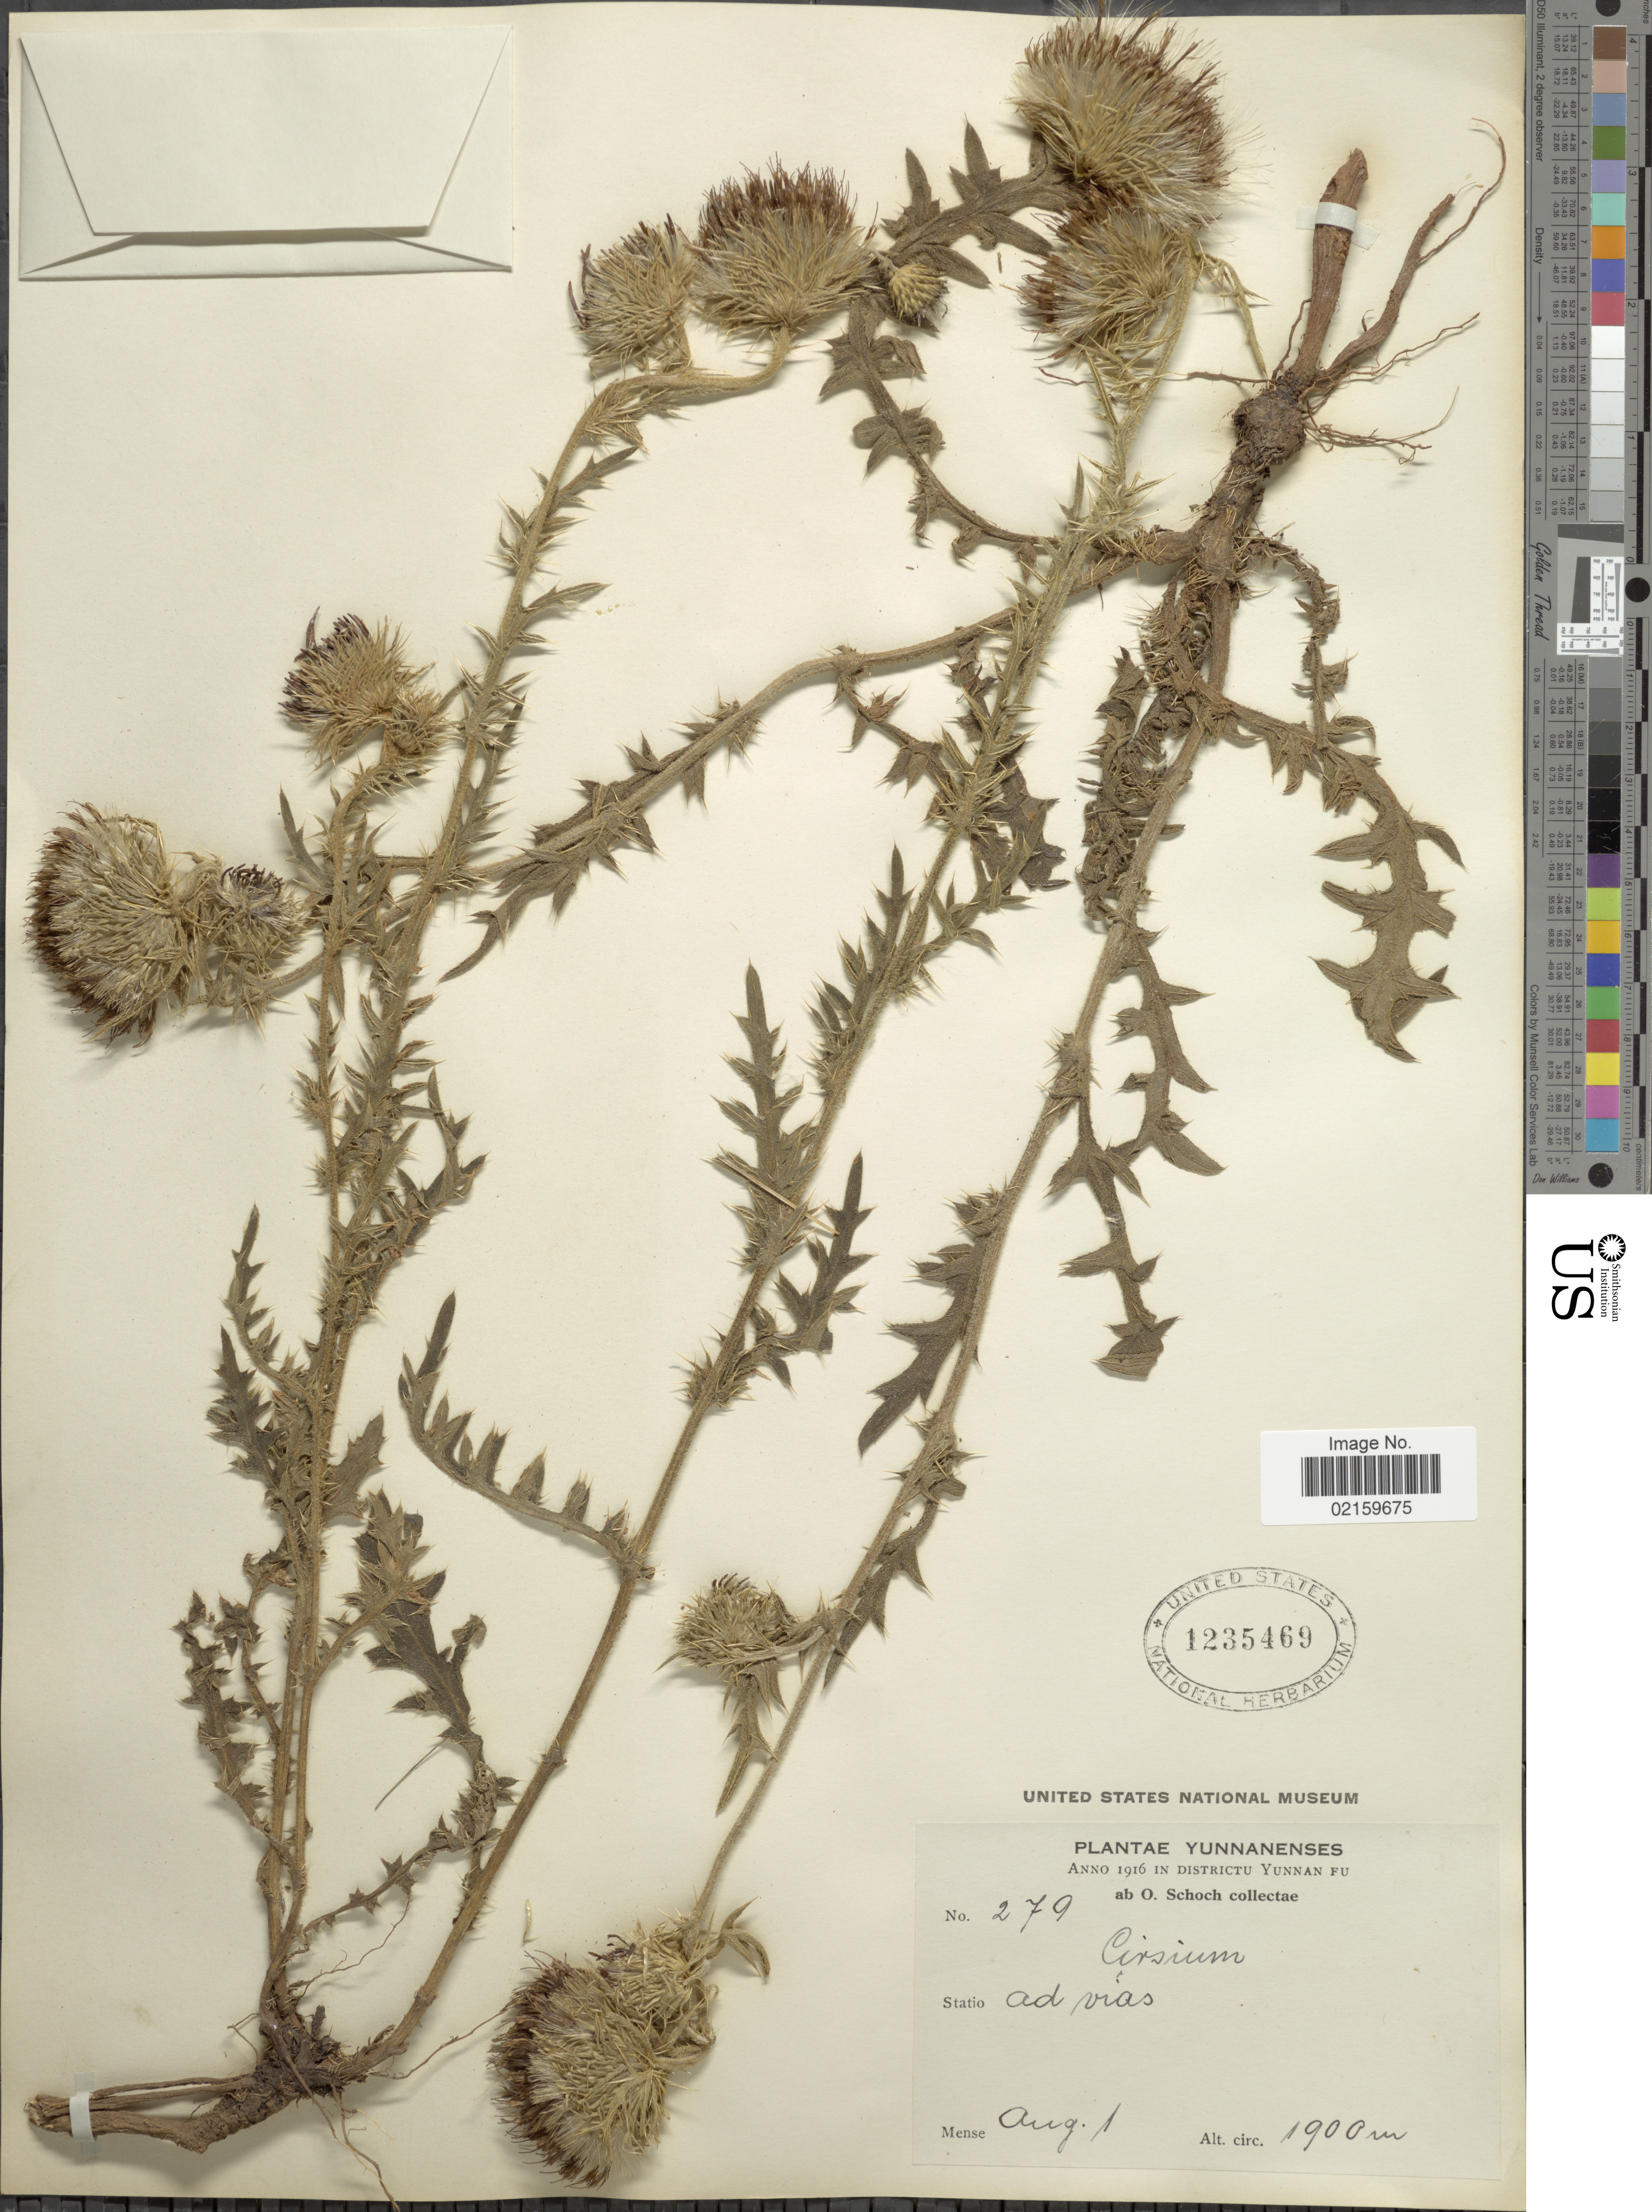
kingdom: Plantae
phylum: Tracheophyta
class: Magnoliopsida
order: Asterales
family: Asteraceae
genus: Cirsium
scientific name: Cirsium sp.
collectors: O. Schoch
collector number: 279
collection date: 1916-08-01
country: China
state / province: Yunnan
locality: Yunnanenses. Statio ad vias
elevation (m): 1900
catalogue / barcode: US 1235469